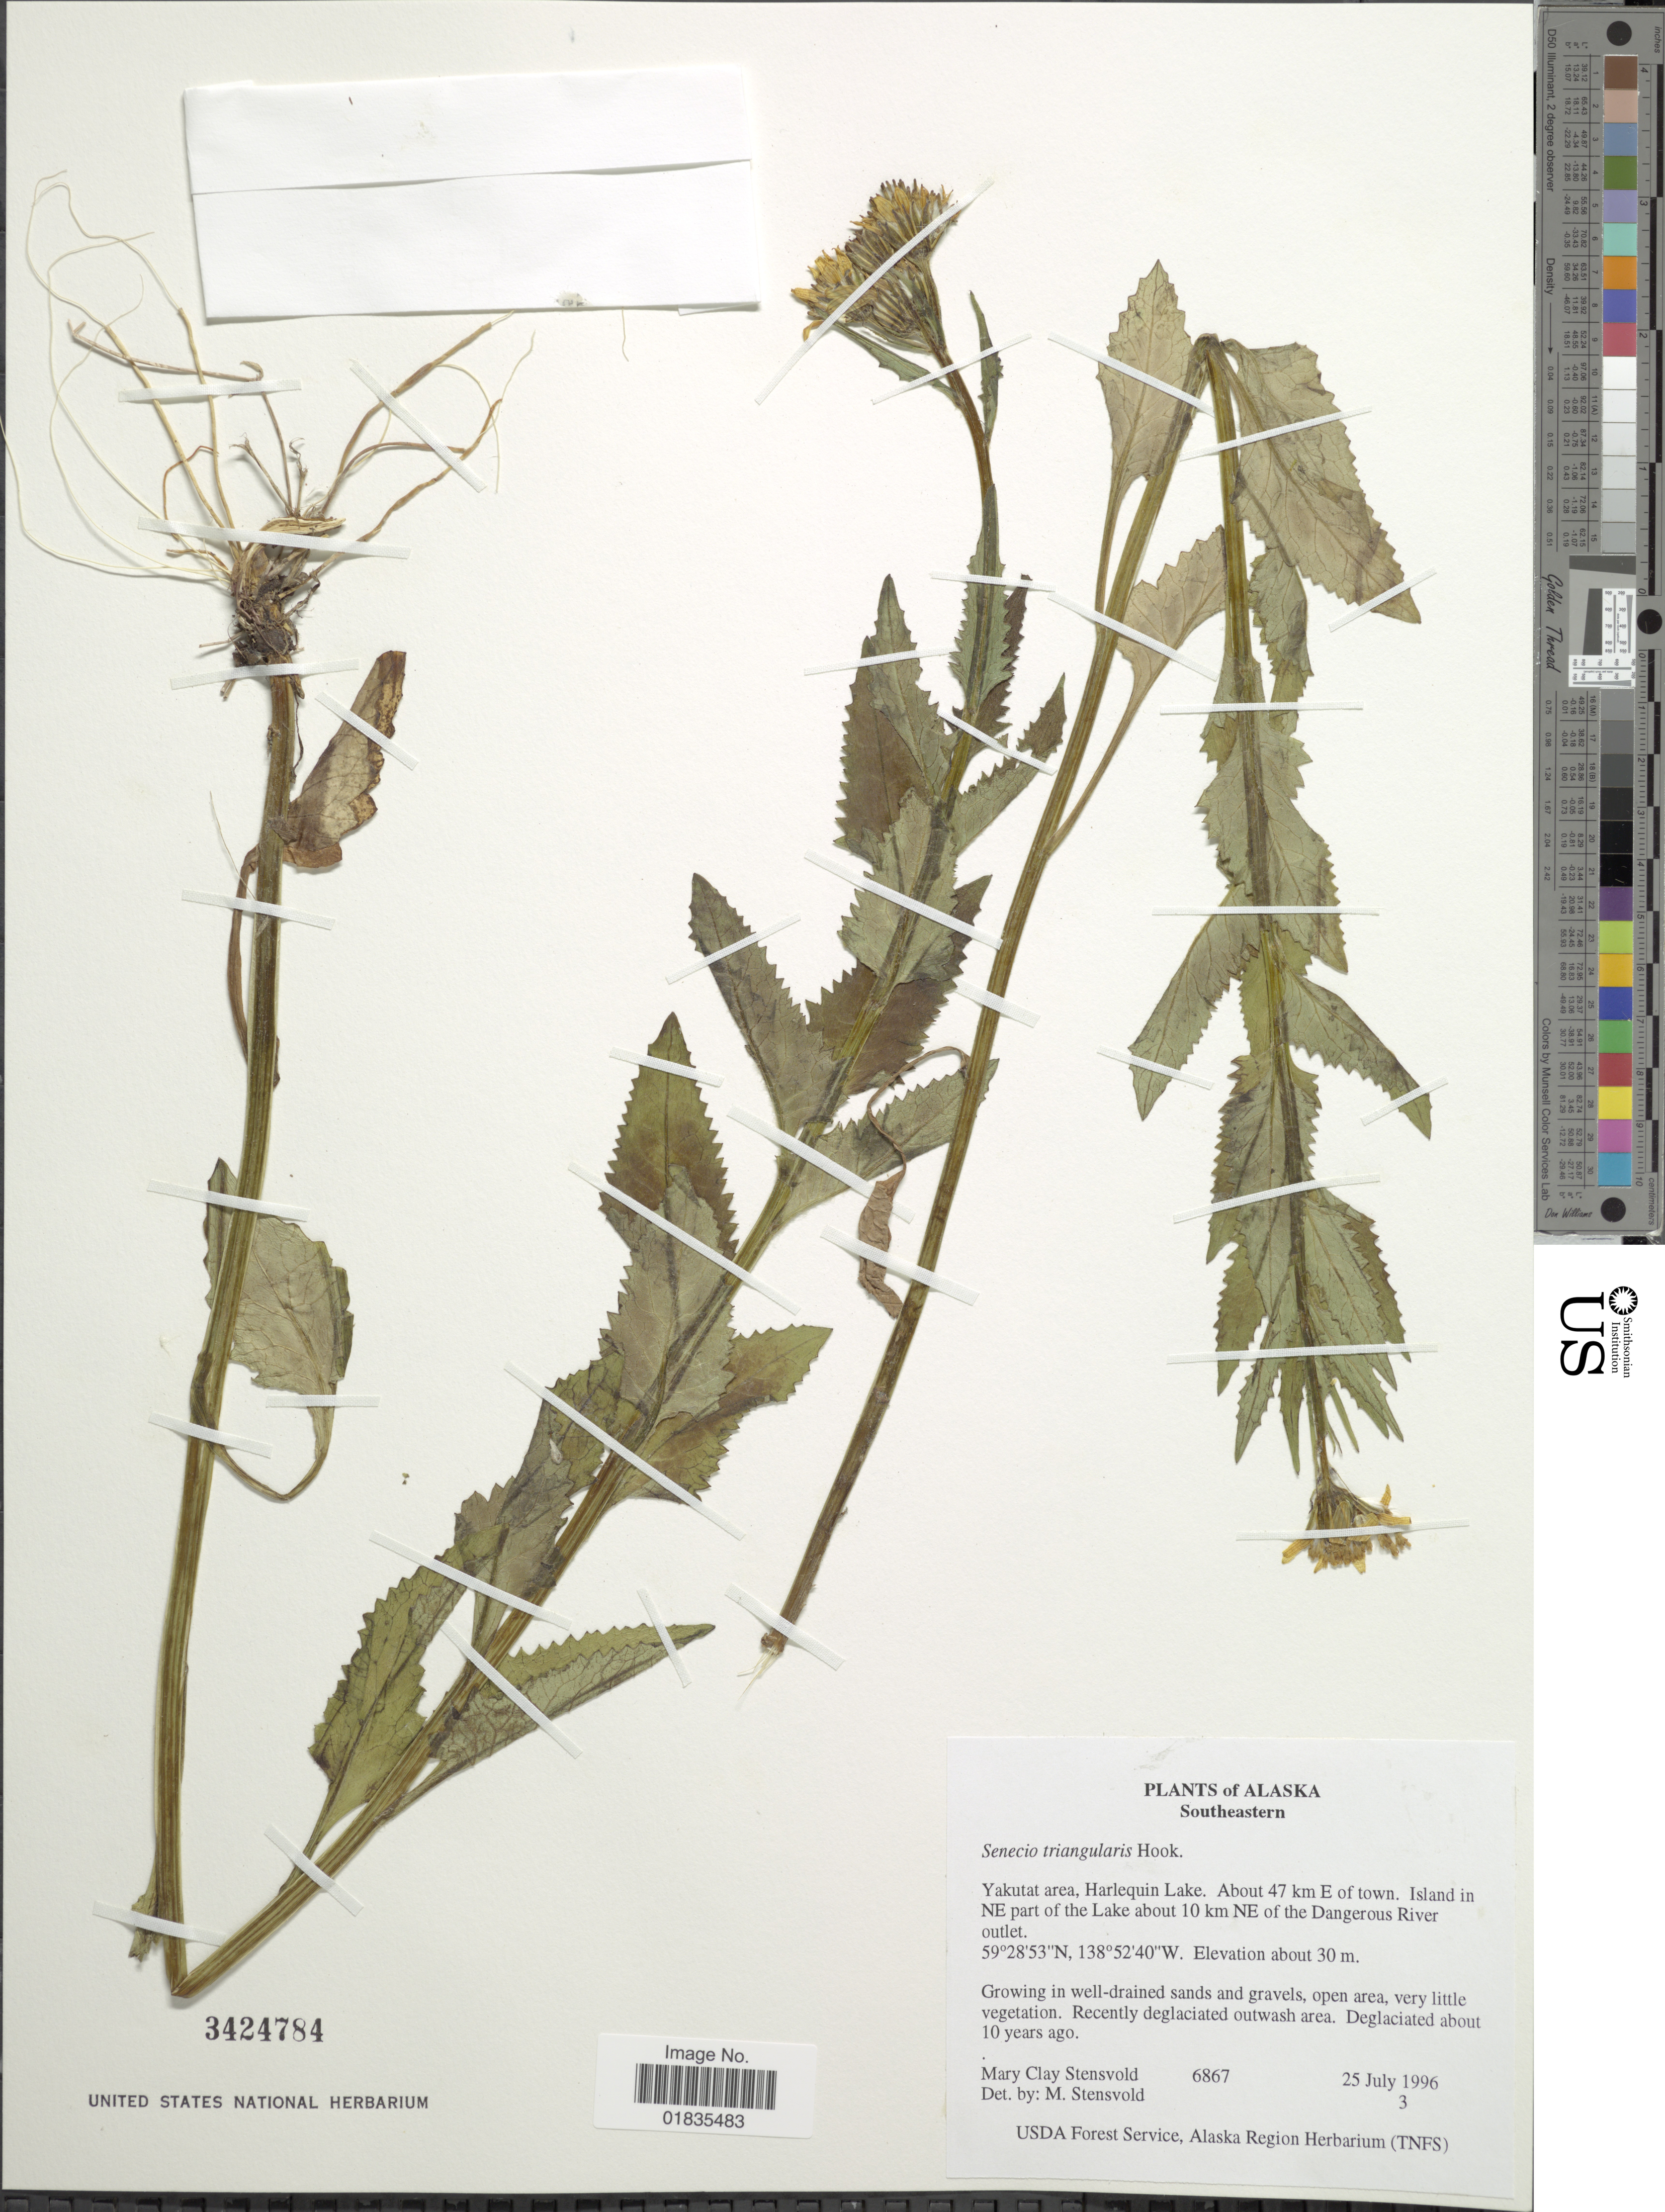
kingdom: Plantae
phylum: Tracheophyta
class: Magnoliopsida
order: Asterales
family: Asteraceae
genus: Senecio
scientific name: Senecio triangularis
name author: Hook.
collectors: M. Stensvold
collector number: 6867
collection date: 1996-07-25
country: United States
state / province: Alaska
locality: Southeastern, Yakutat area, Harlequin Lake, about 47 km E of town, Island in NE part of the Lake about 10 km NE of the Dangerous River outlet.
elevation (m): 30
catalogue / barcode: US 3424784